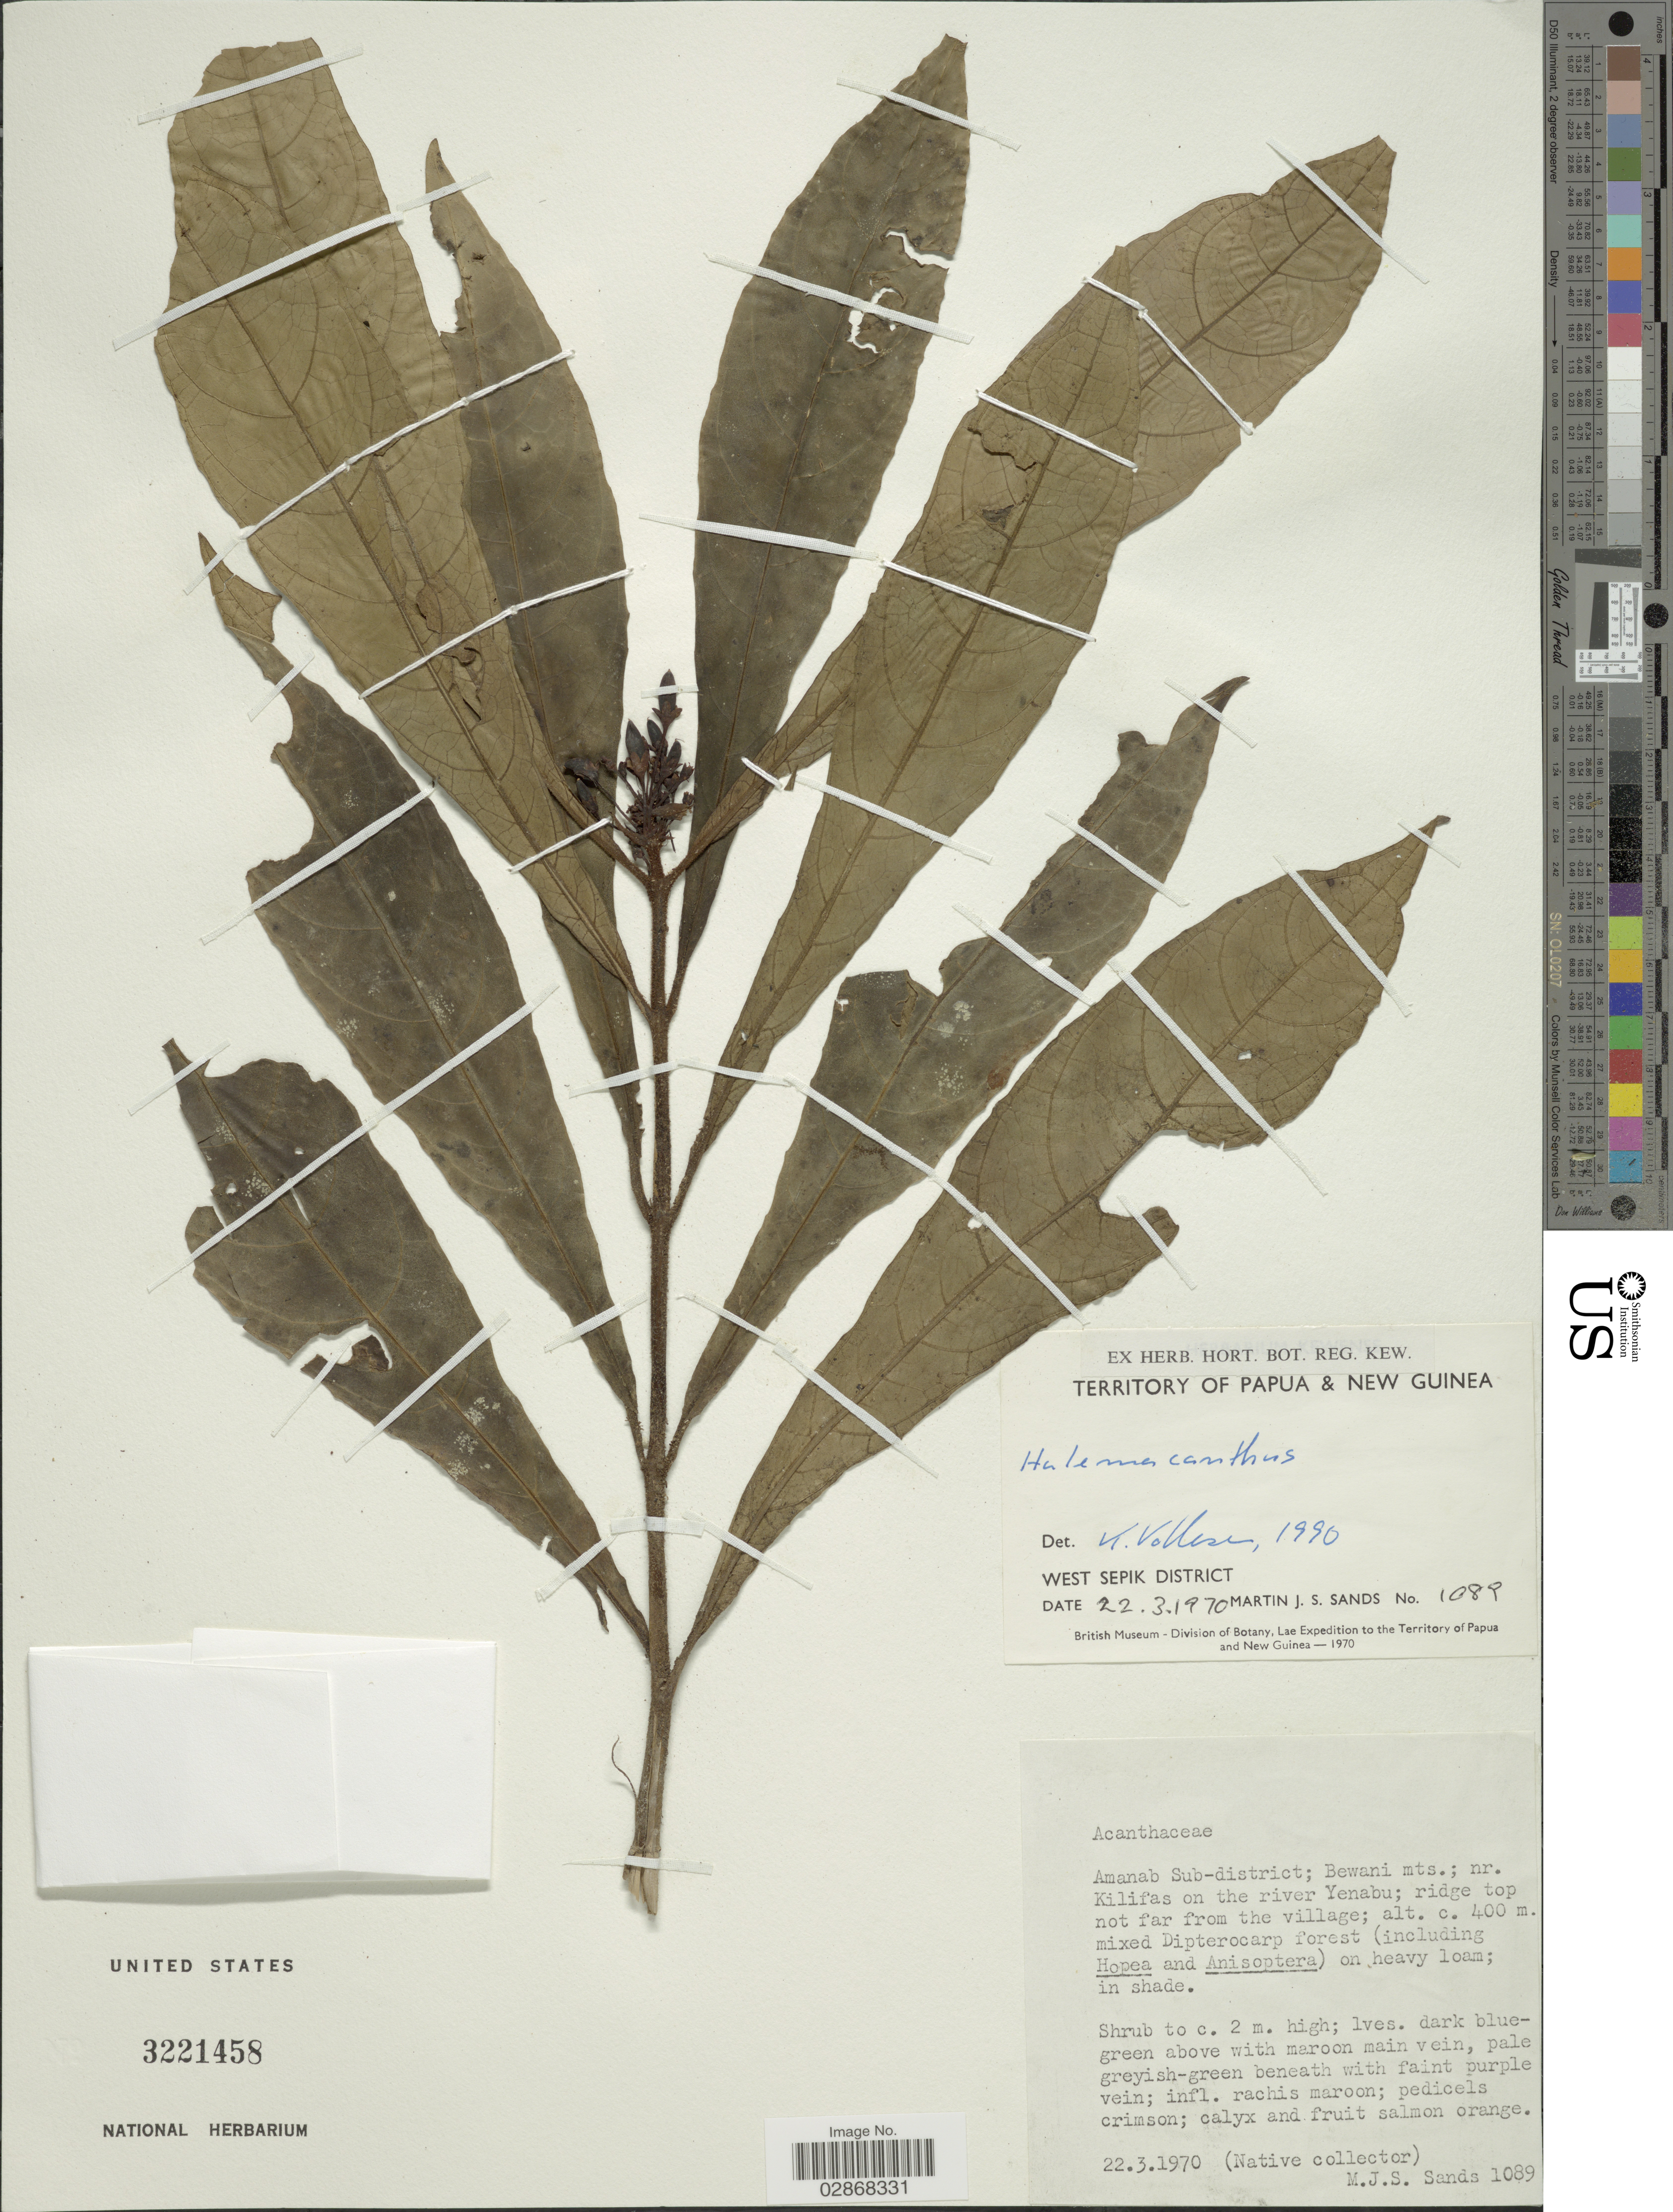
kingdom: Plantae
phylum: Tracheophyta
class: Magnoliopsida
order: Lamiales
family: Acanthaceae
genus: Hulemacanthus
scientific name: Hulemacanthus sp.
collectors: M. Sands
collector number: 1089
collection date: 1970-03-22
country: Papua New Guinea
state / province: Sandaun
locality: Territory of Papua & New Guinea, West Sepik District. Amanab Sub-district; Bewani mts.; nr. Kilifas on the river Yenabu.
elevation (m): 400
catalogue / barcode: US 3221458